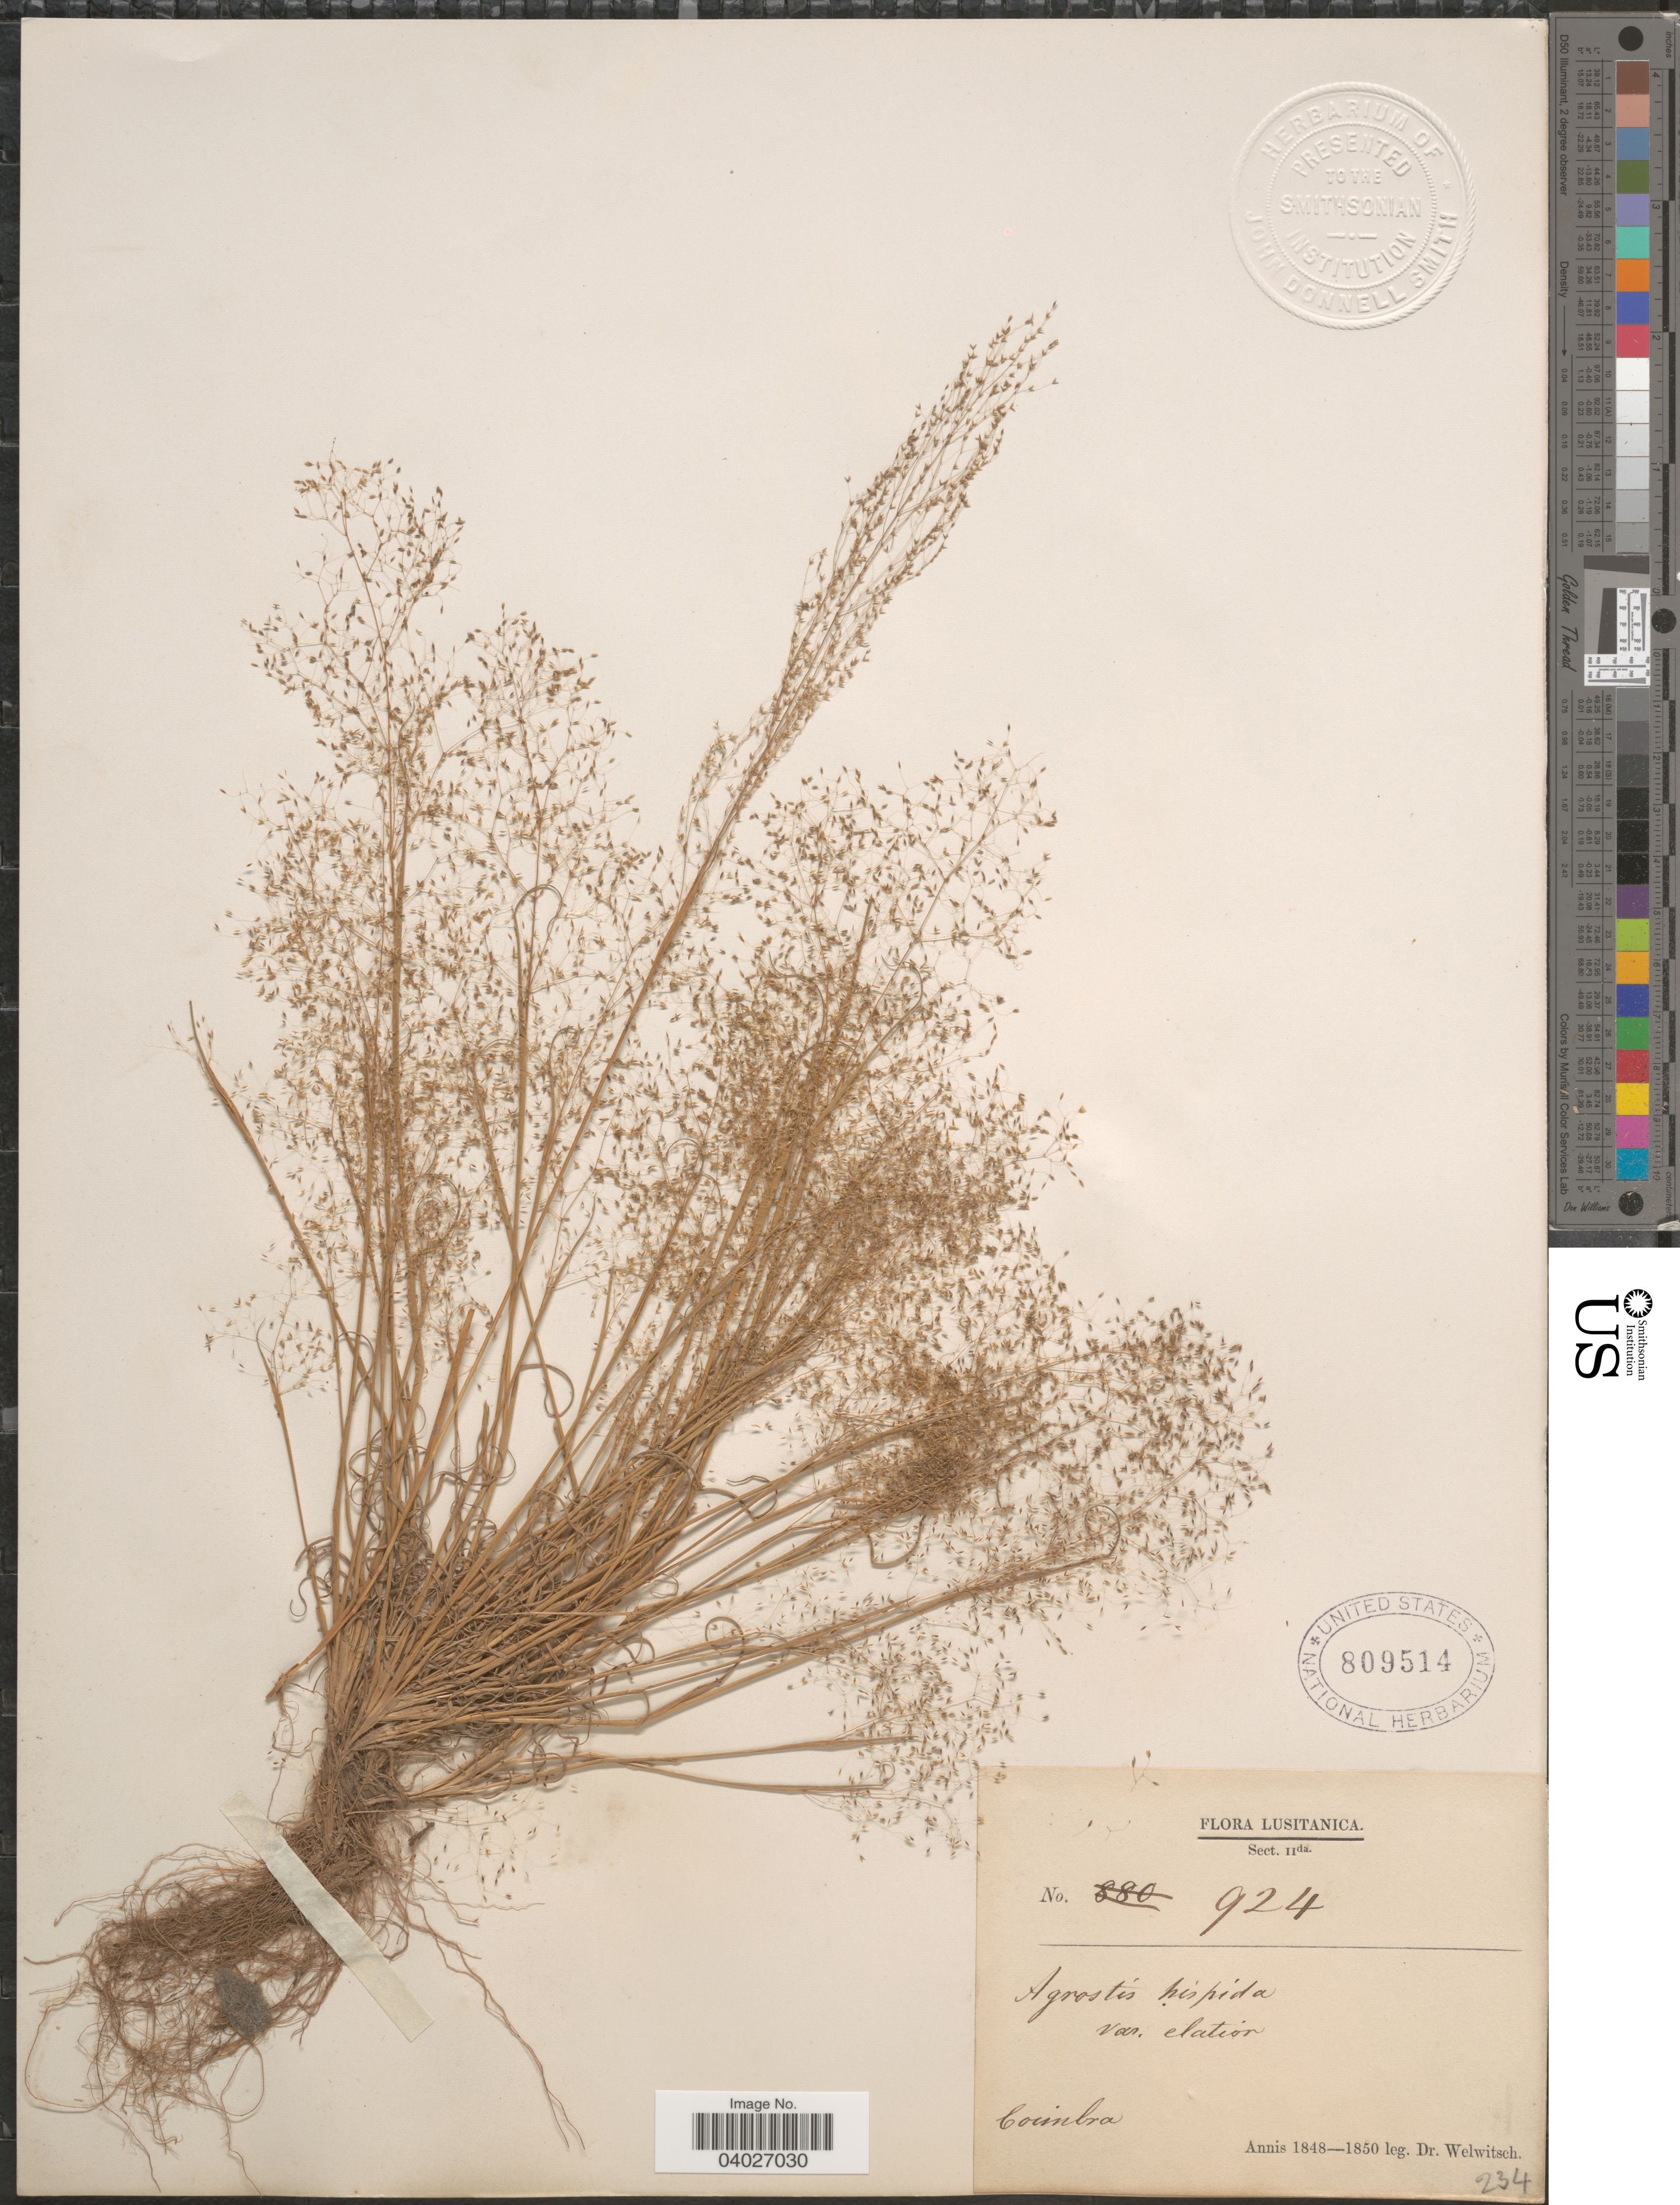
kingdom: Plantae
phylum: Tracheophyta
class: Liliopsida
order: Poales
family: Poaceae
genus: Agrostula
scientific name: Agrostula truncatula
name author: (Parl.) P.M. Peterson et al.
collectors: -. Welwitsch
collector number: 924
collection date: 1848/1850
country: Portugal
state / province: Coimbra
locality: Lusitanica.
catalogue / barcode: US 809514